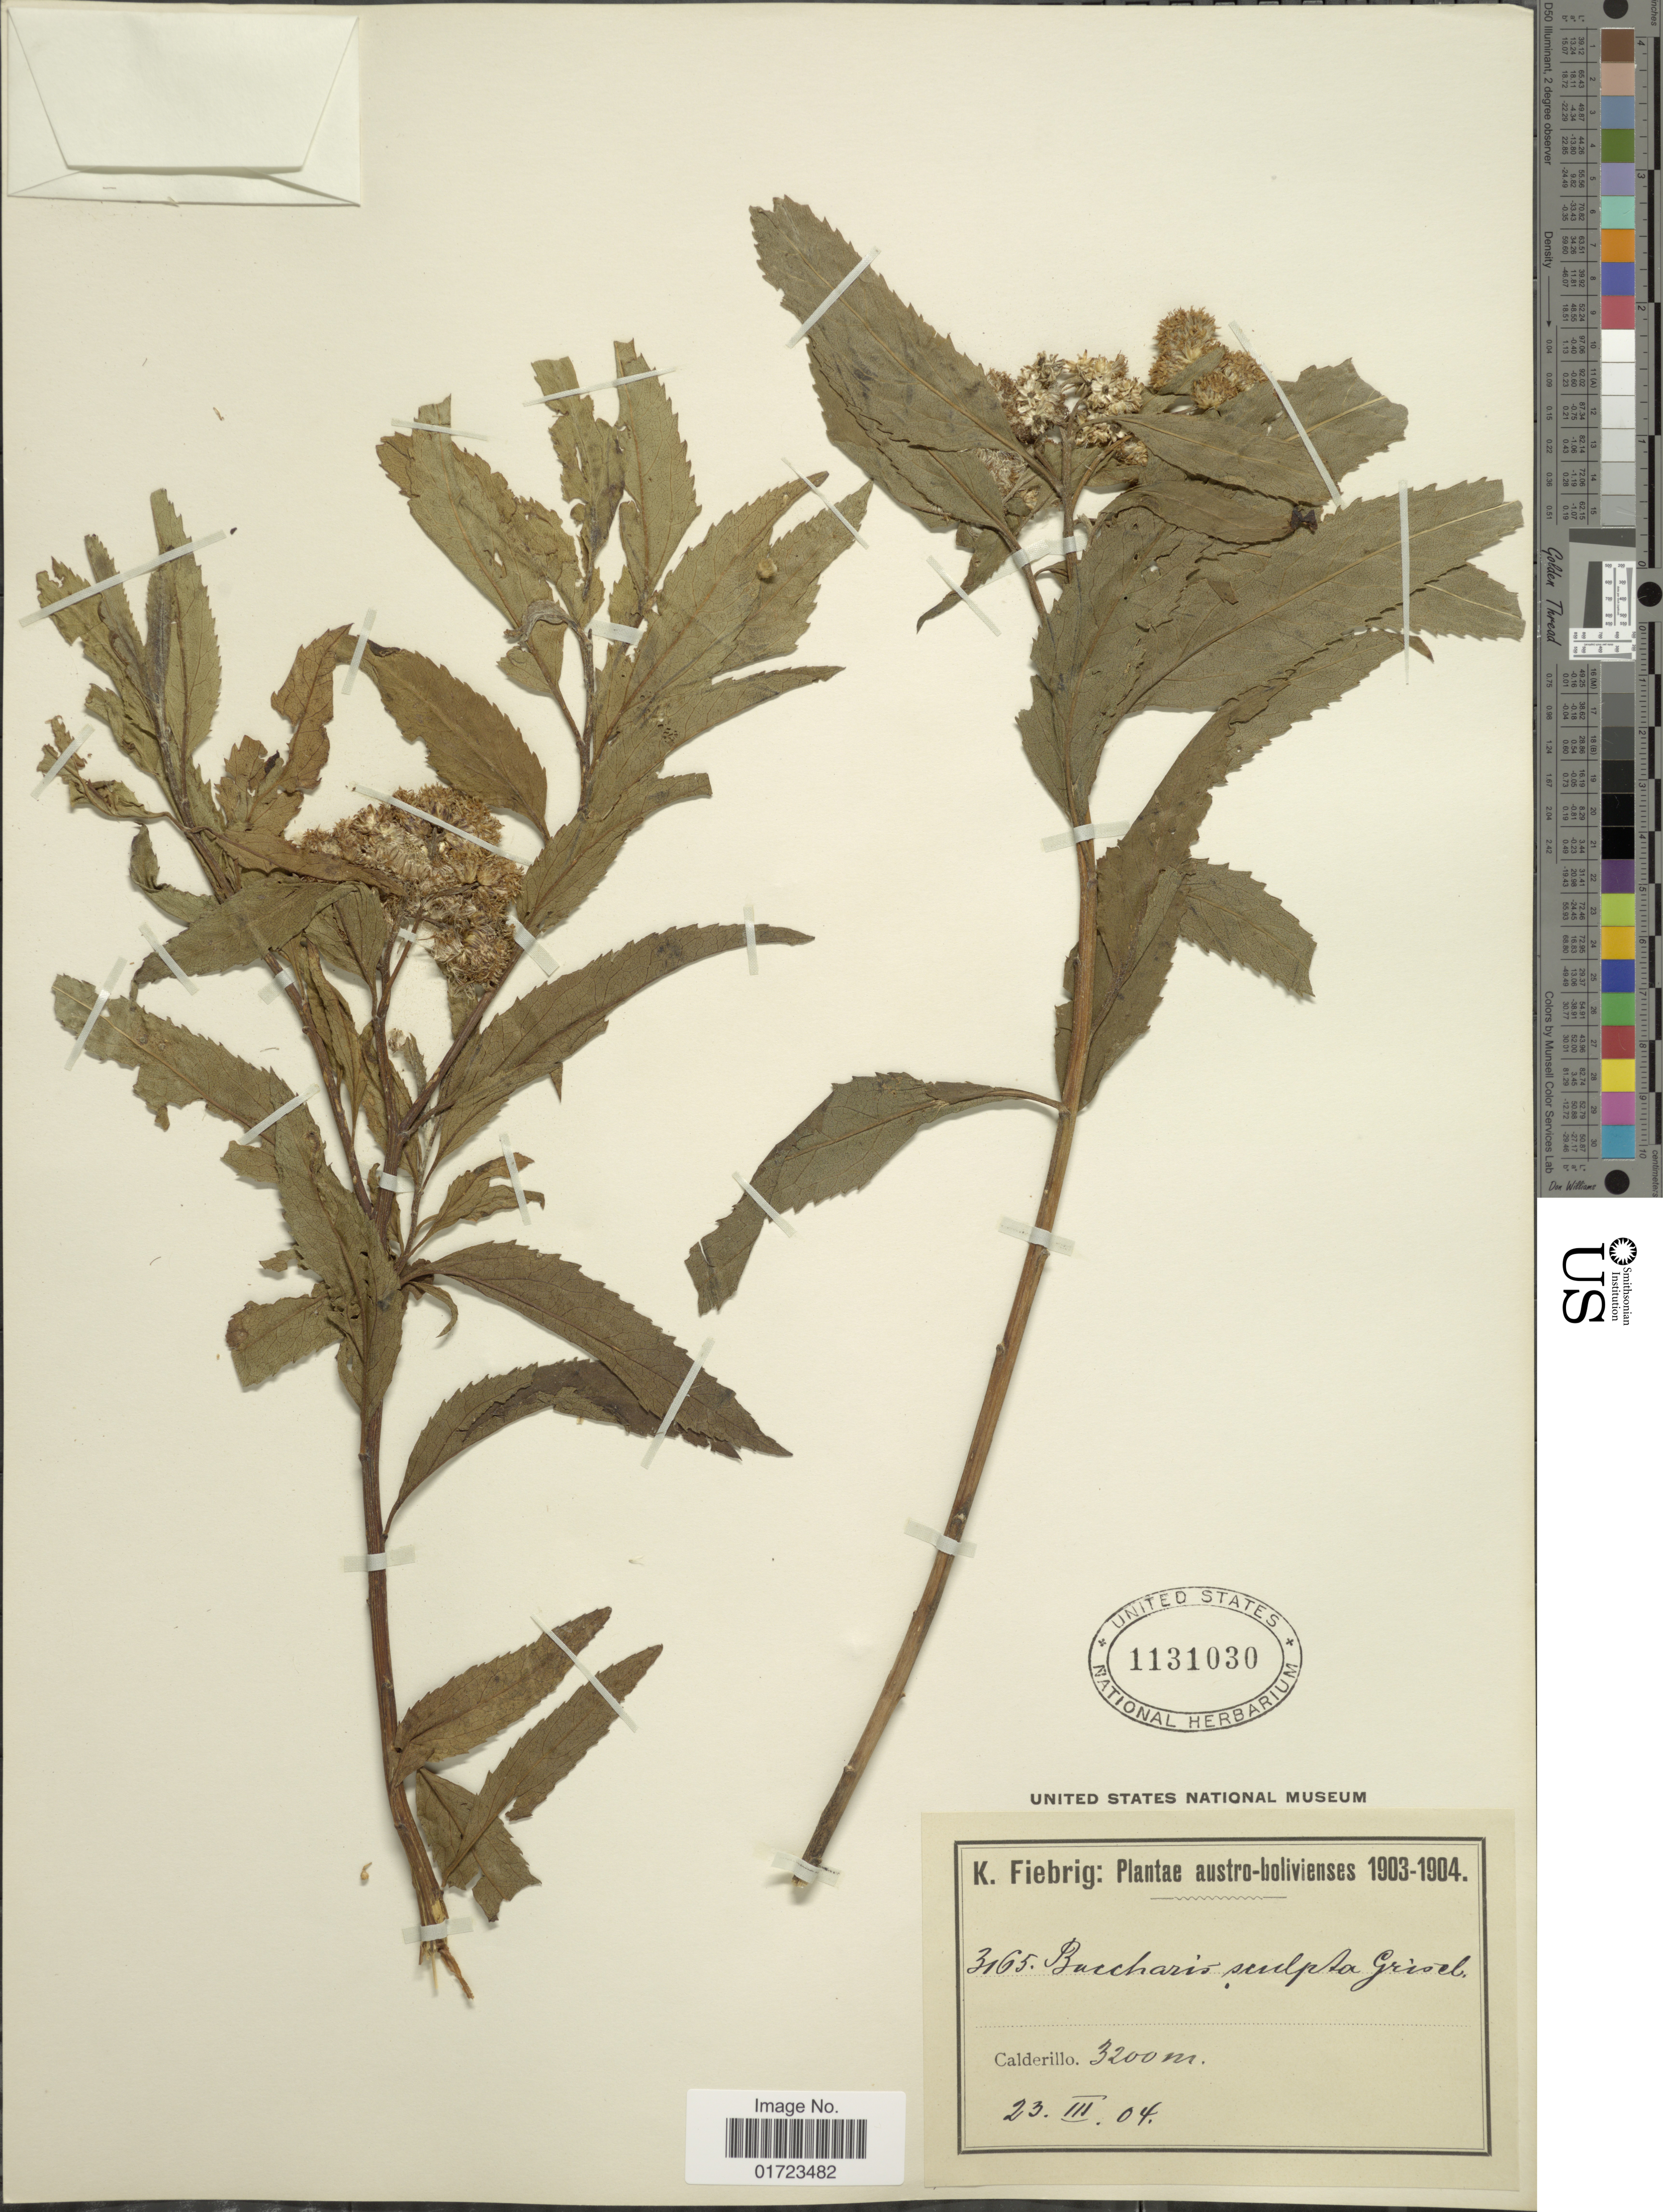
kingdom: Plantae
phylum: Tracheophyta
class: Magnoliopsida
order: Asterales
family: Asteraceae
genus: Baccharis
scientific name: Baccharis sculpta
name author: Griseb.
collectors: K. Fiebrig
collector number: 3165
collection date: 1904-03-23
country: Bolivia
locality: Calderillo. Austro-bolivienses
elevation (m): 3200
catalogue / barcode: US 1131030